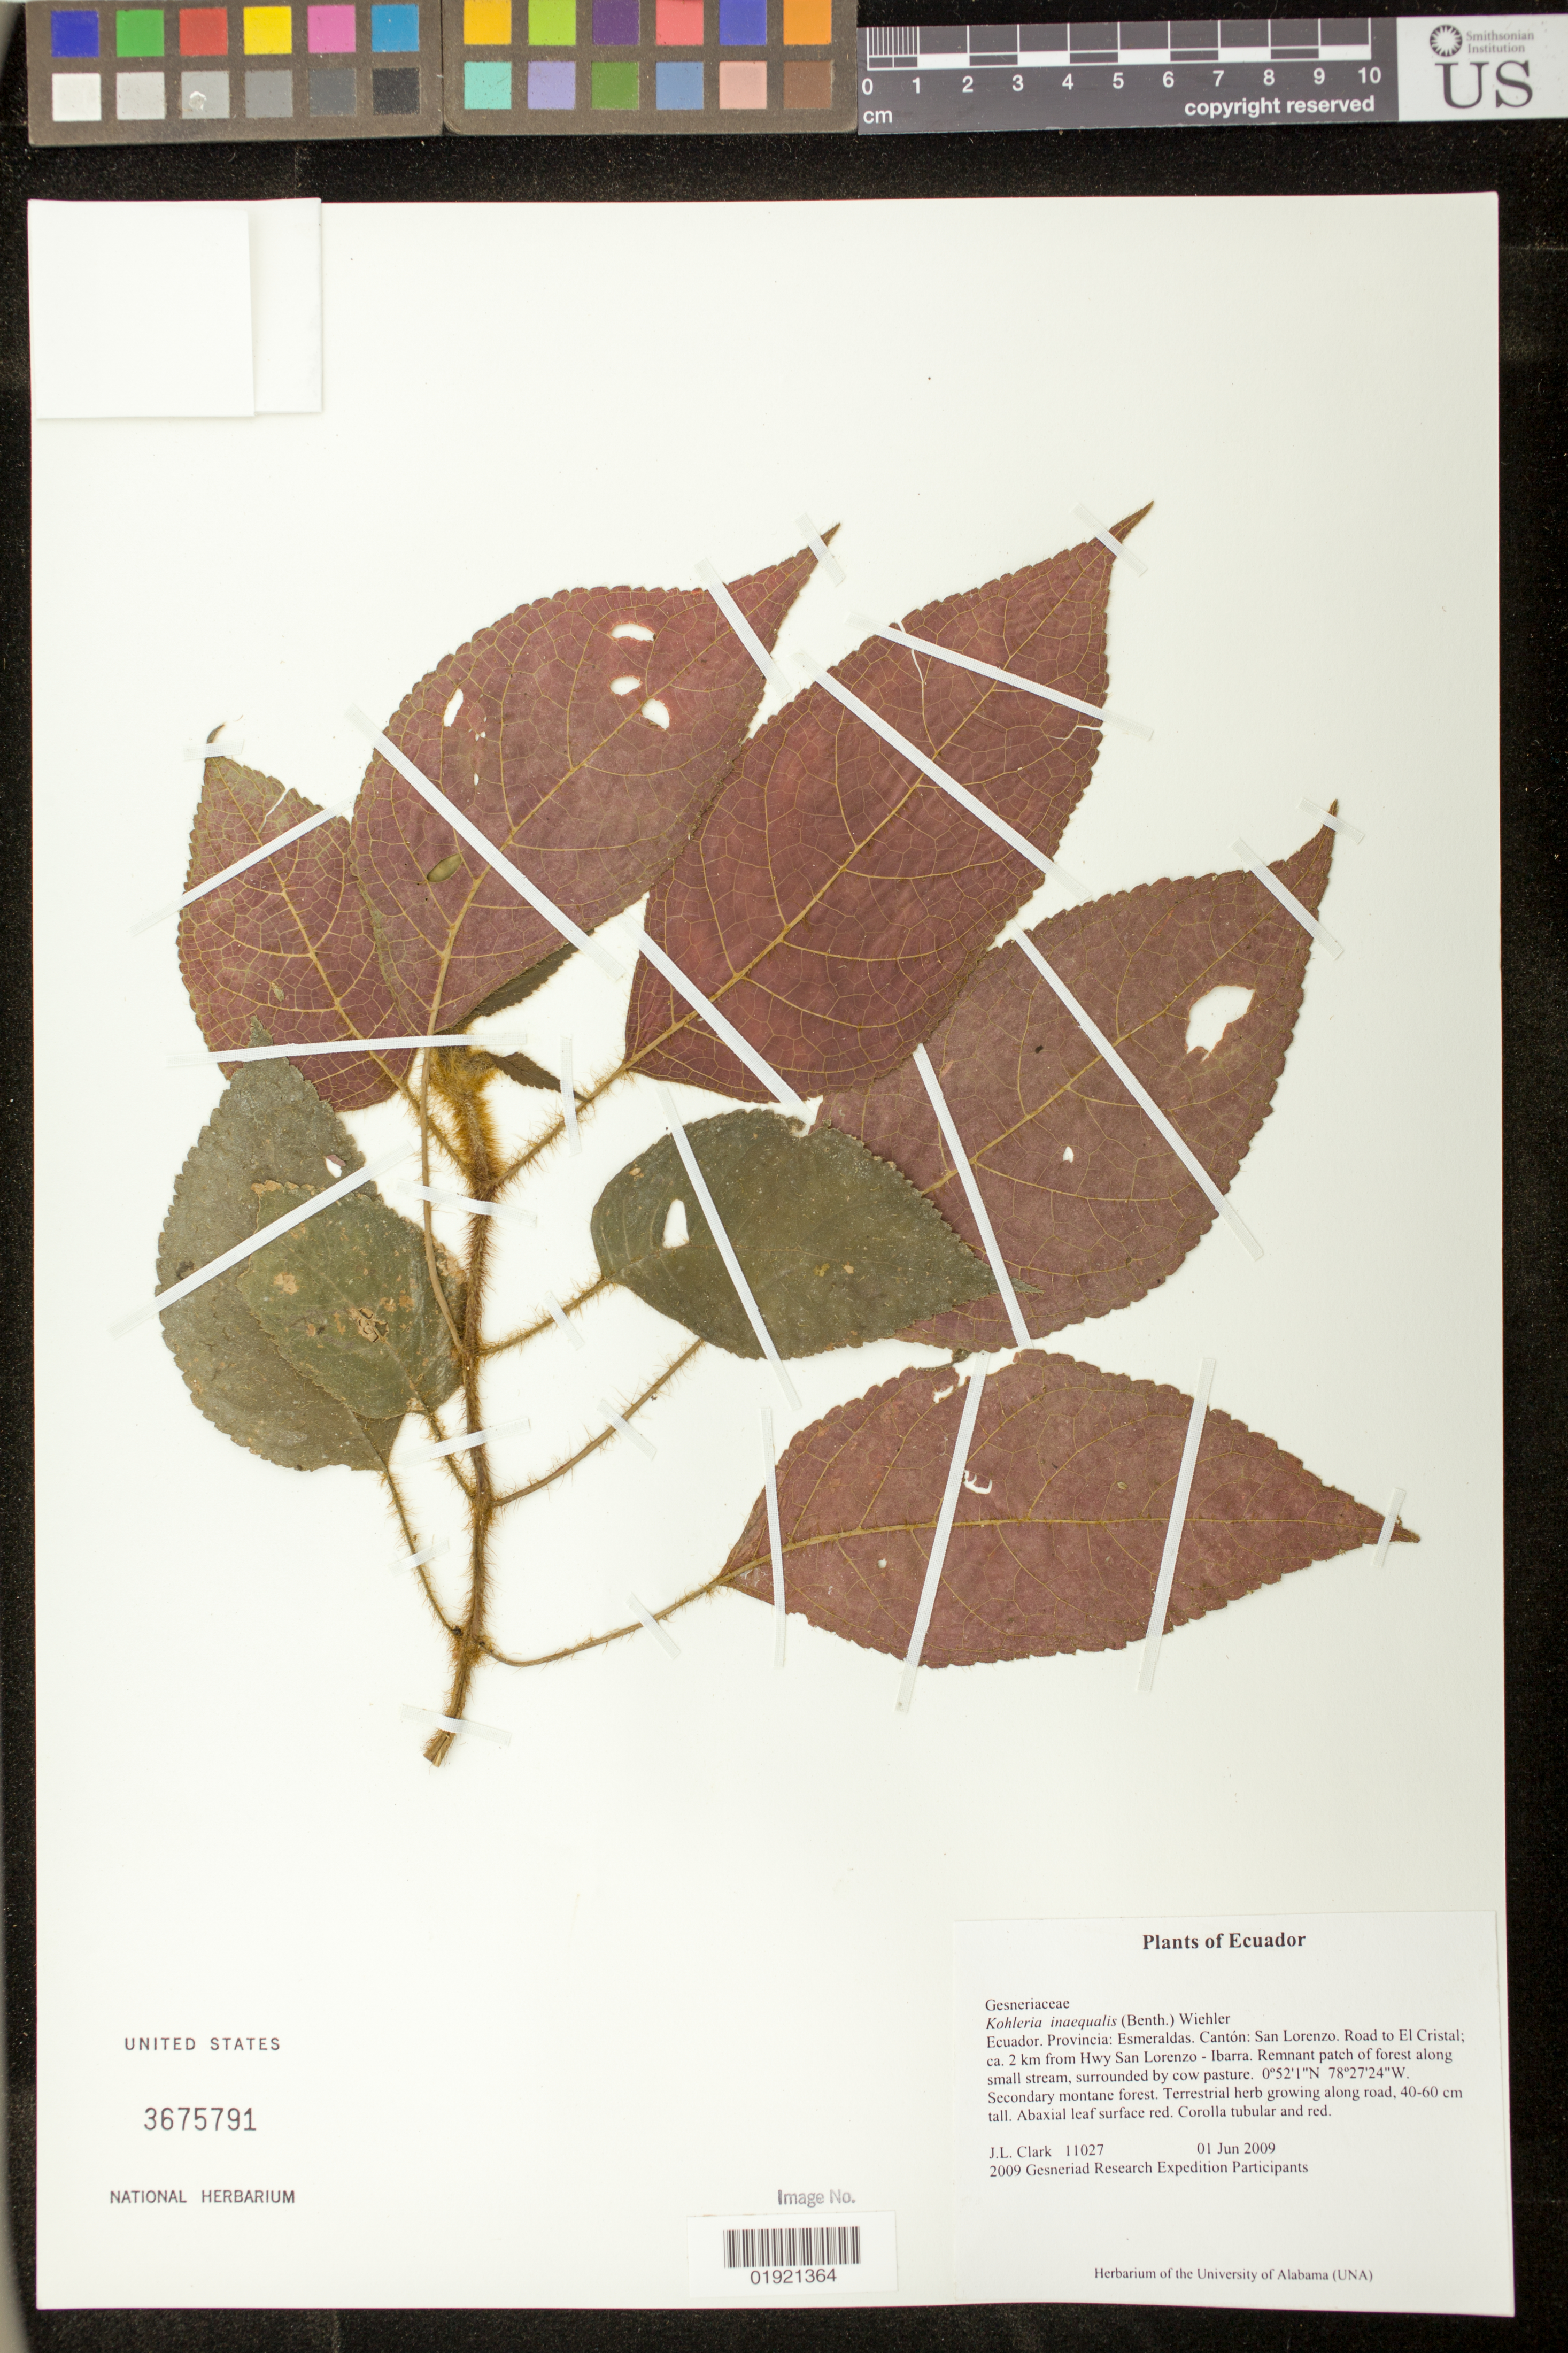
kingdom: Plantae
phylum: Tracheophyta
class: Magnoliopsida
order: Lamiales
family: Gesneriaceae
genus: Kohleria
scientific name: Kohleria inaequalis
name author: (Benth.) Wiehler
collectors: J. L. Clark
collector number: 11027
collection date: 2009-06-01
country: Ecuador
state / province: Esmeraldas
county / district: San Lorenzo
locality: Road to El Cristal; ca. 2 km from Hwy San Lorenzo-Ibarra. Remnant patch of forest along small stream, surrounded by cow pasture.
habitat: Secondary montane forest.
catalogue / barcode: US 3675791